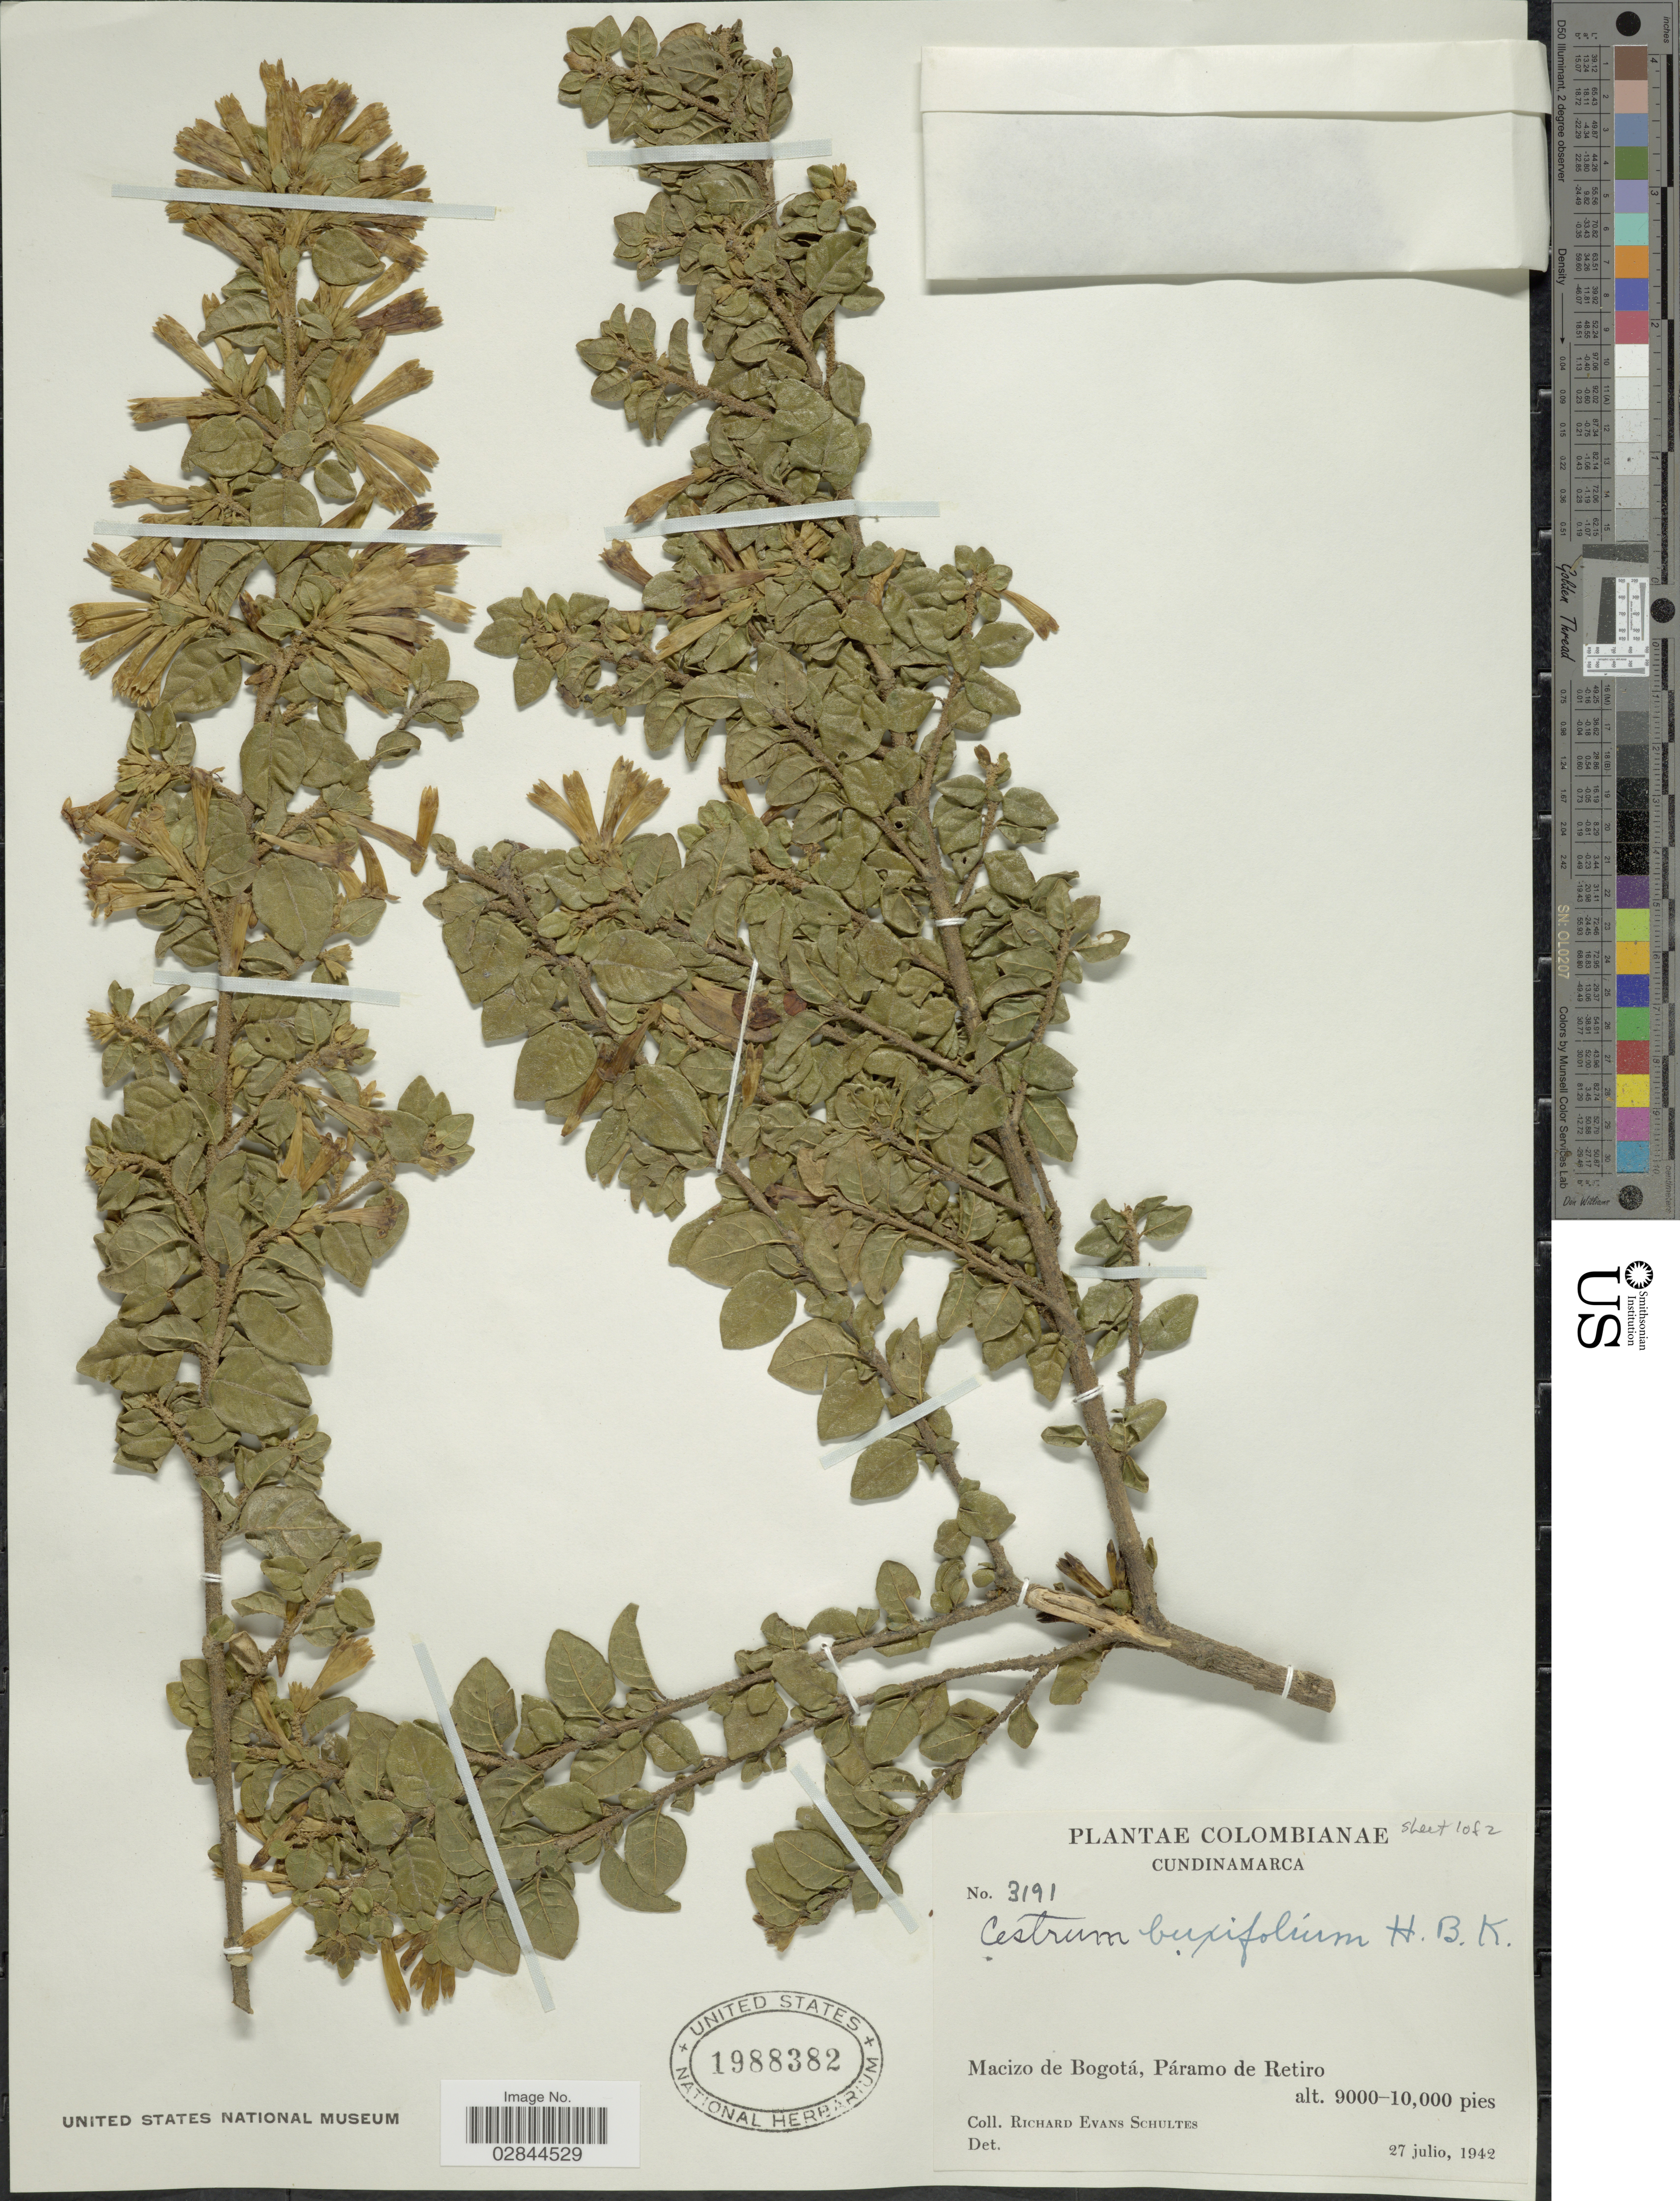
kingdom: Plantae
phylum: Tracheophyta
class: Magnoliopsida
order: Solanales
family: Solanaceae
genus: Cestrum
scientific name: Cestrum buxifolium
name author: Kunth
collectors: R. E. Schultes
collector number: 3191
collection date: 1942-07-27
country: Colombia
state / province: Cundinamarca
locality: Macizo de Bogotá, Páramo de Retiro.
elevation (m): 2743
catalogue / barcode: US 1988382